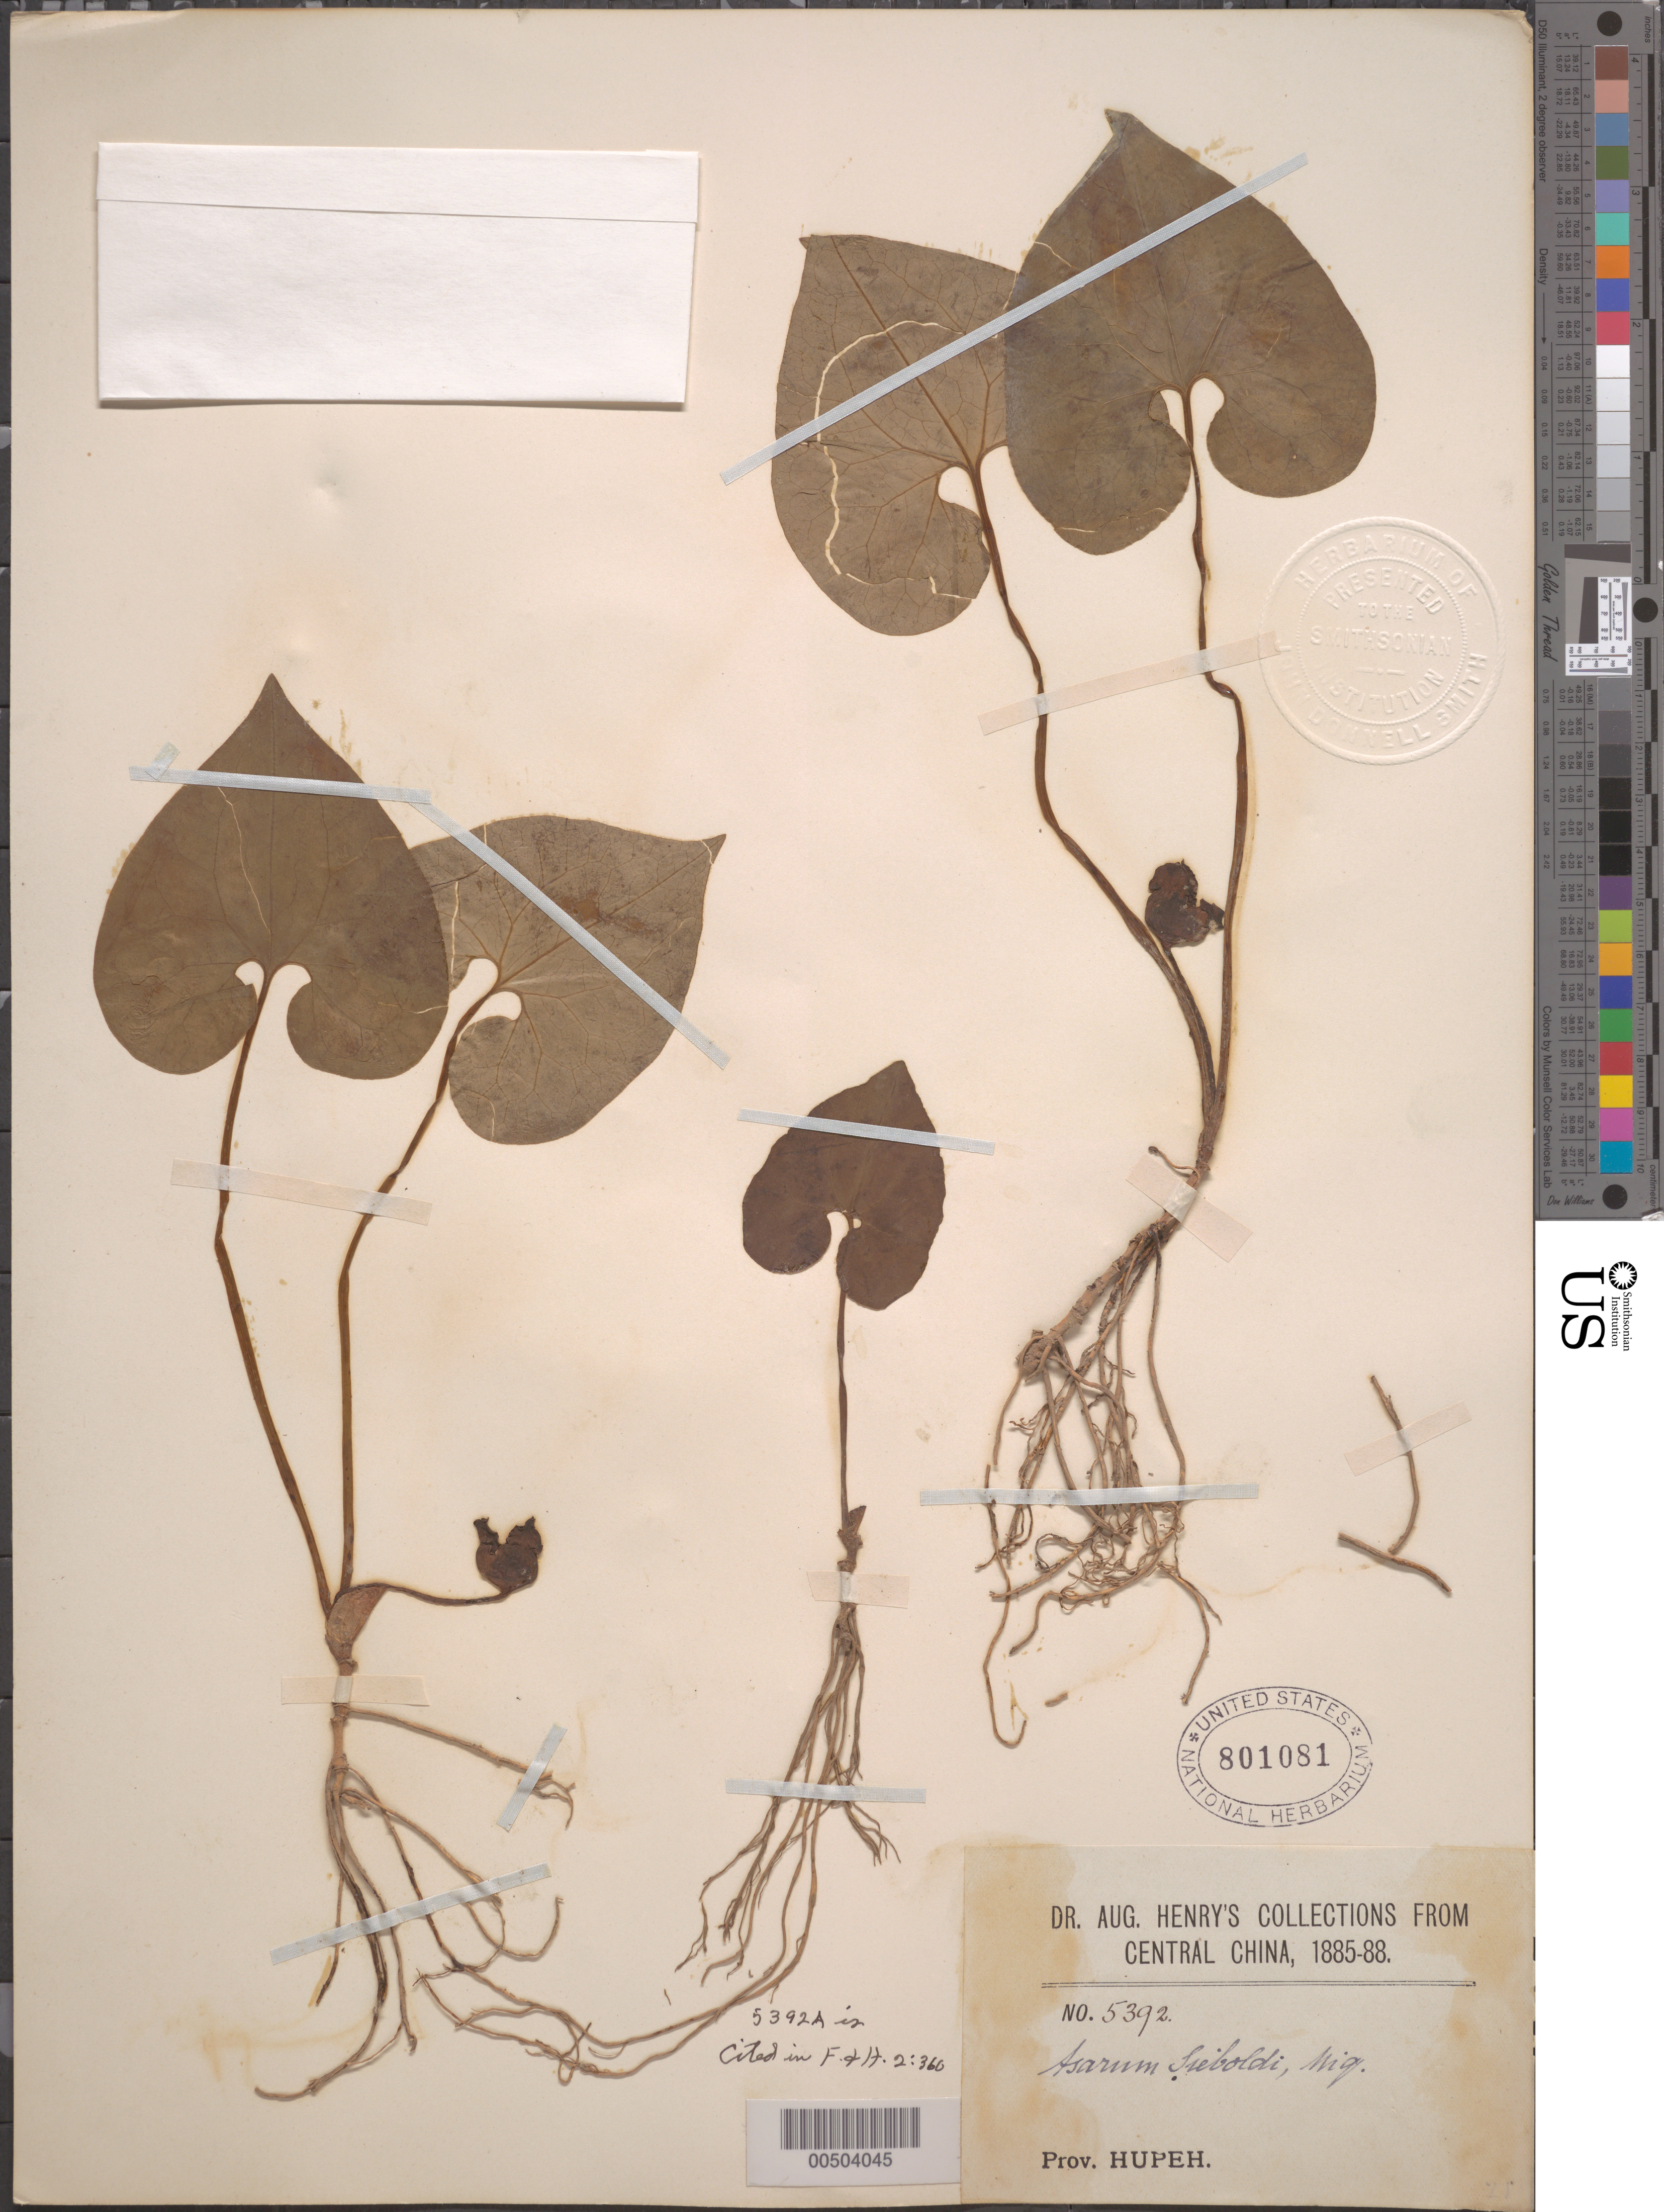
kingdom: Plantae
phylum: Tracheophyta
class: Magnoliopsida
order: Piperales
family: Aristolochiaceae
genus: Asarum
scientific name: Asarum sieboldii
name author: Miq.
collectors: A. Henry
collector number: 5392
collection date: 1885/1888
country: China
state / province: Hubei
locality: Central China. Prov. Hupeh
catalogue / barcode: US 801081